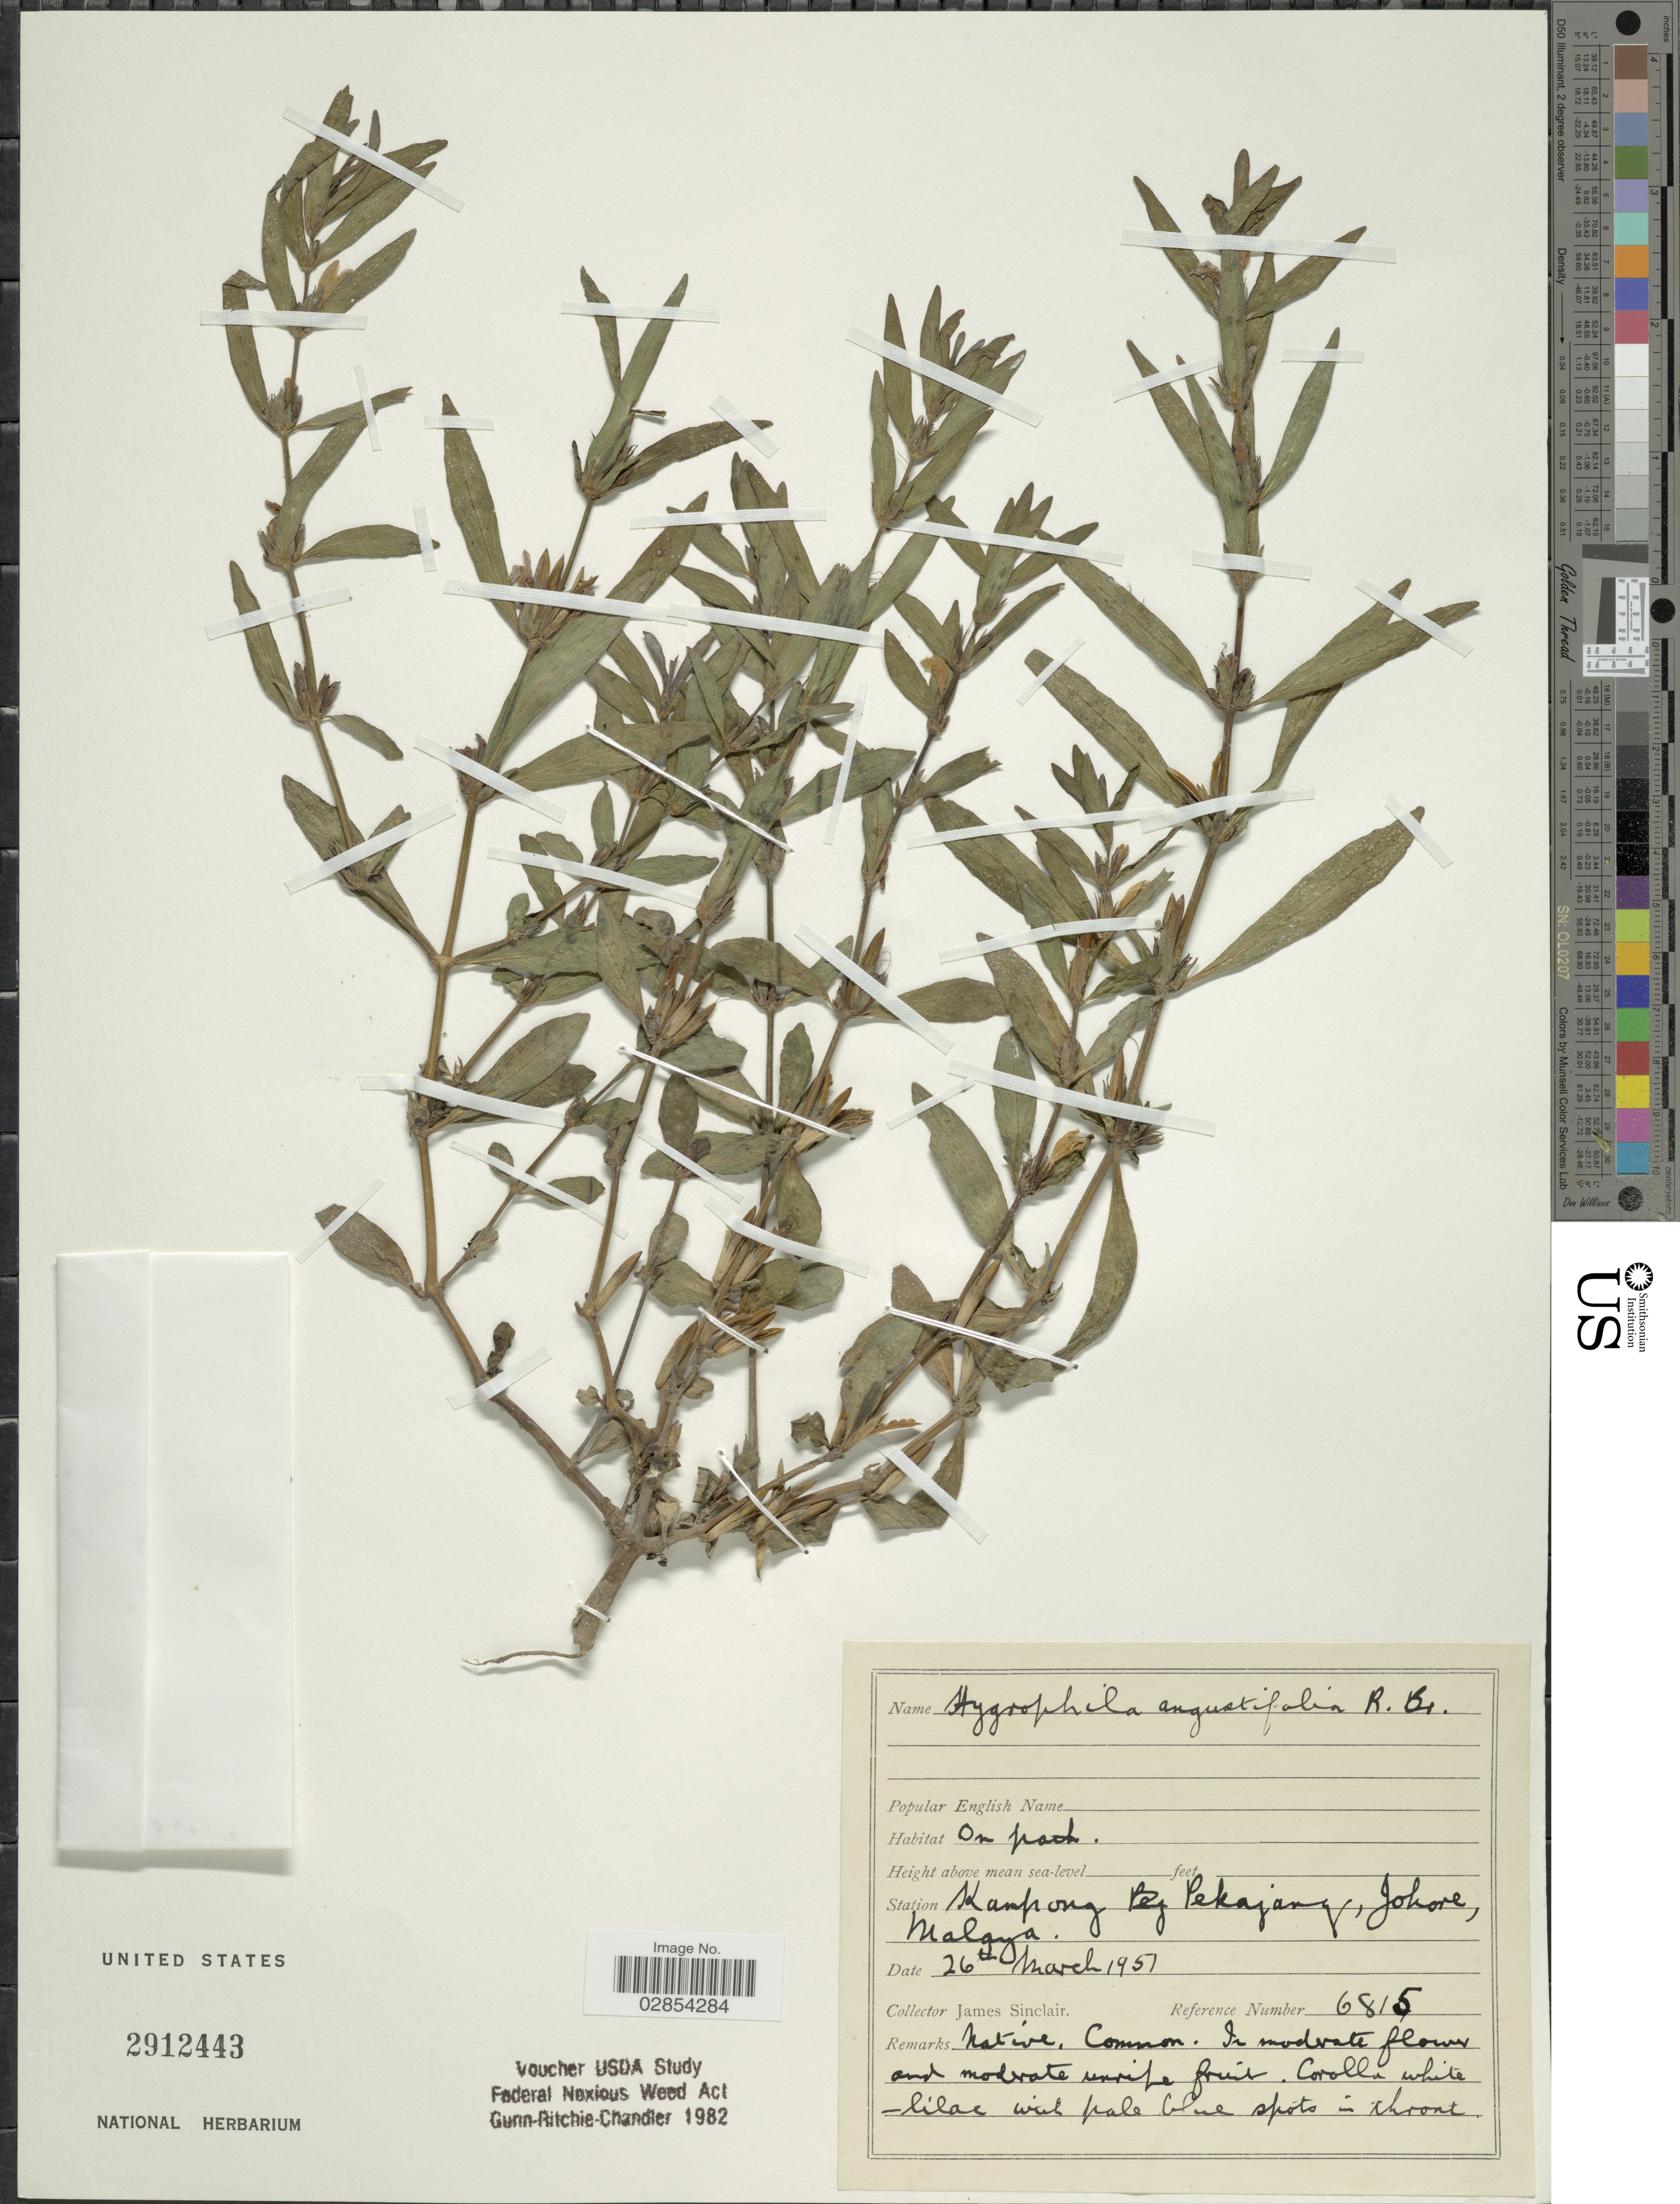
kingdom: Plantae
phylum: Tracheophyta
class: Magnoliopsida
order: Lamiales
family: Acanthaceae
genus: Hygrophila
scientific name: Hygrophila angustifolia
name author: R. Br.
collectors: J. Sinclair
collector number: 6815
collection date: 1951-03-26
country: Malaysia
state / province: Johor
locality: Station Kampong Pekajang, Johore, Malaya.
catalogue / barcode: US 2912443